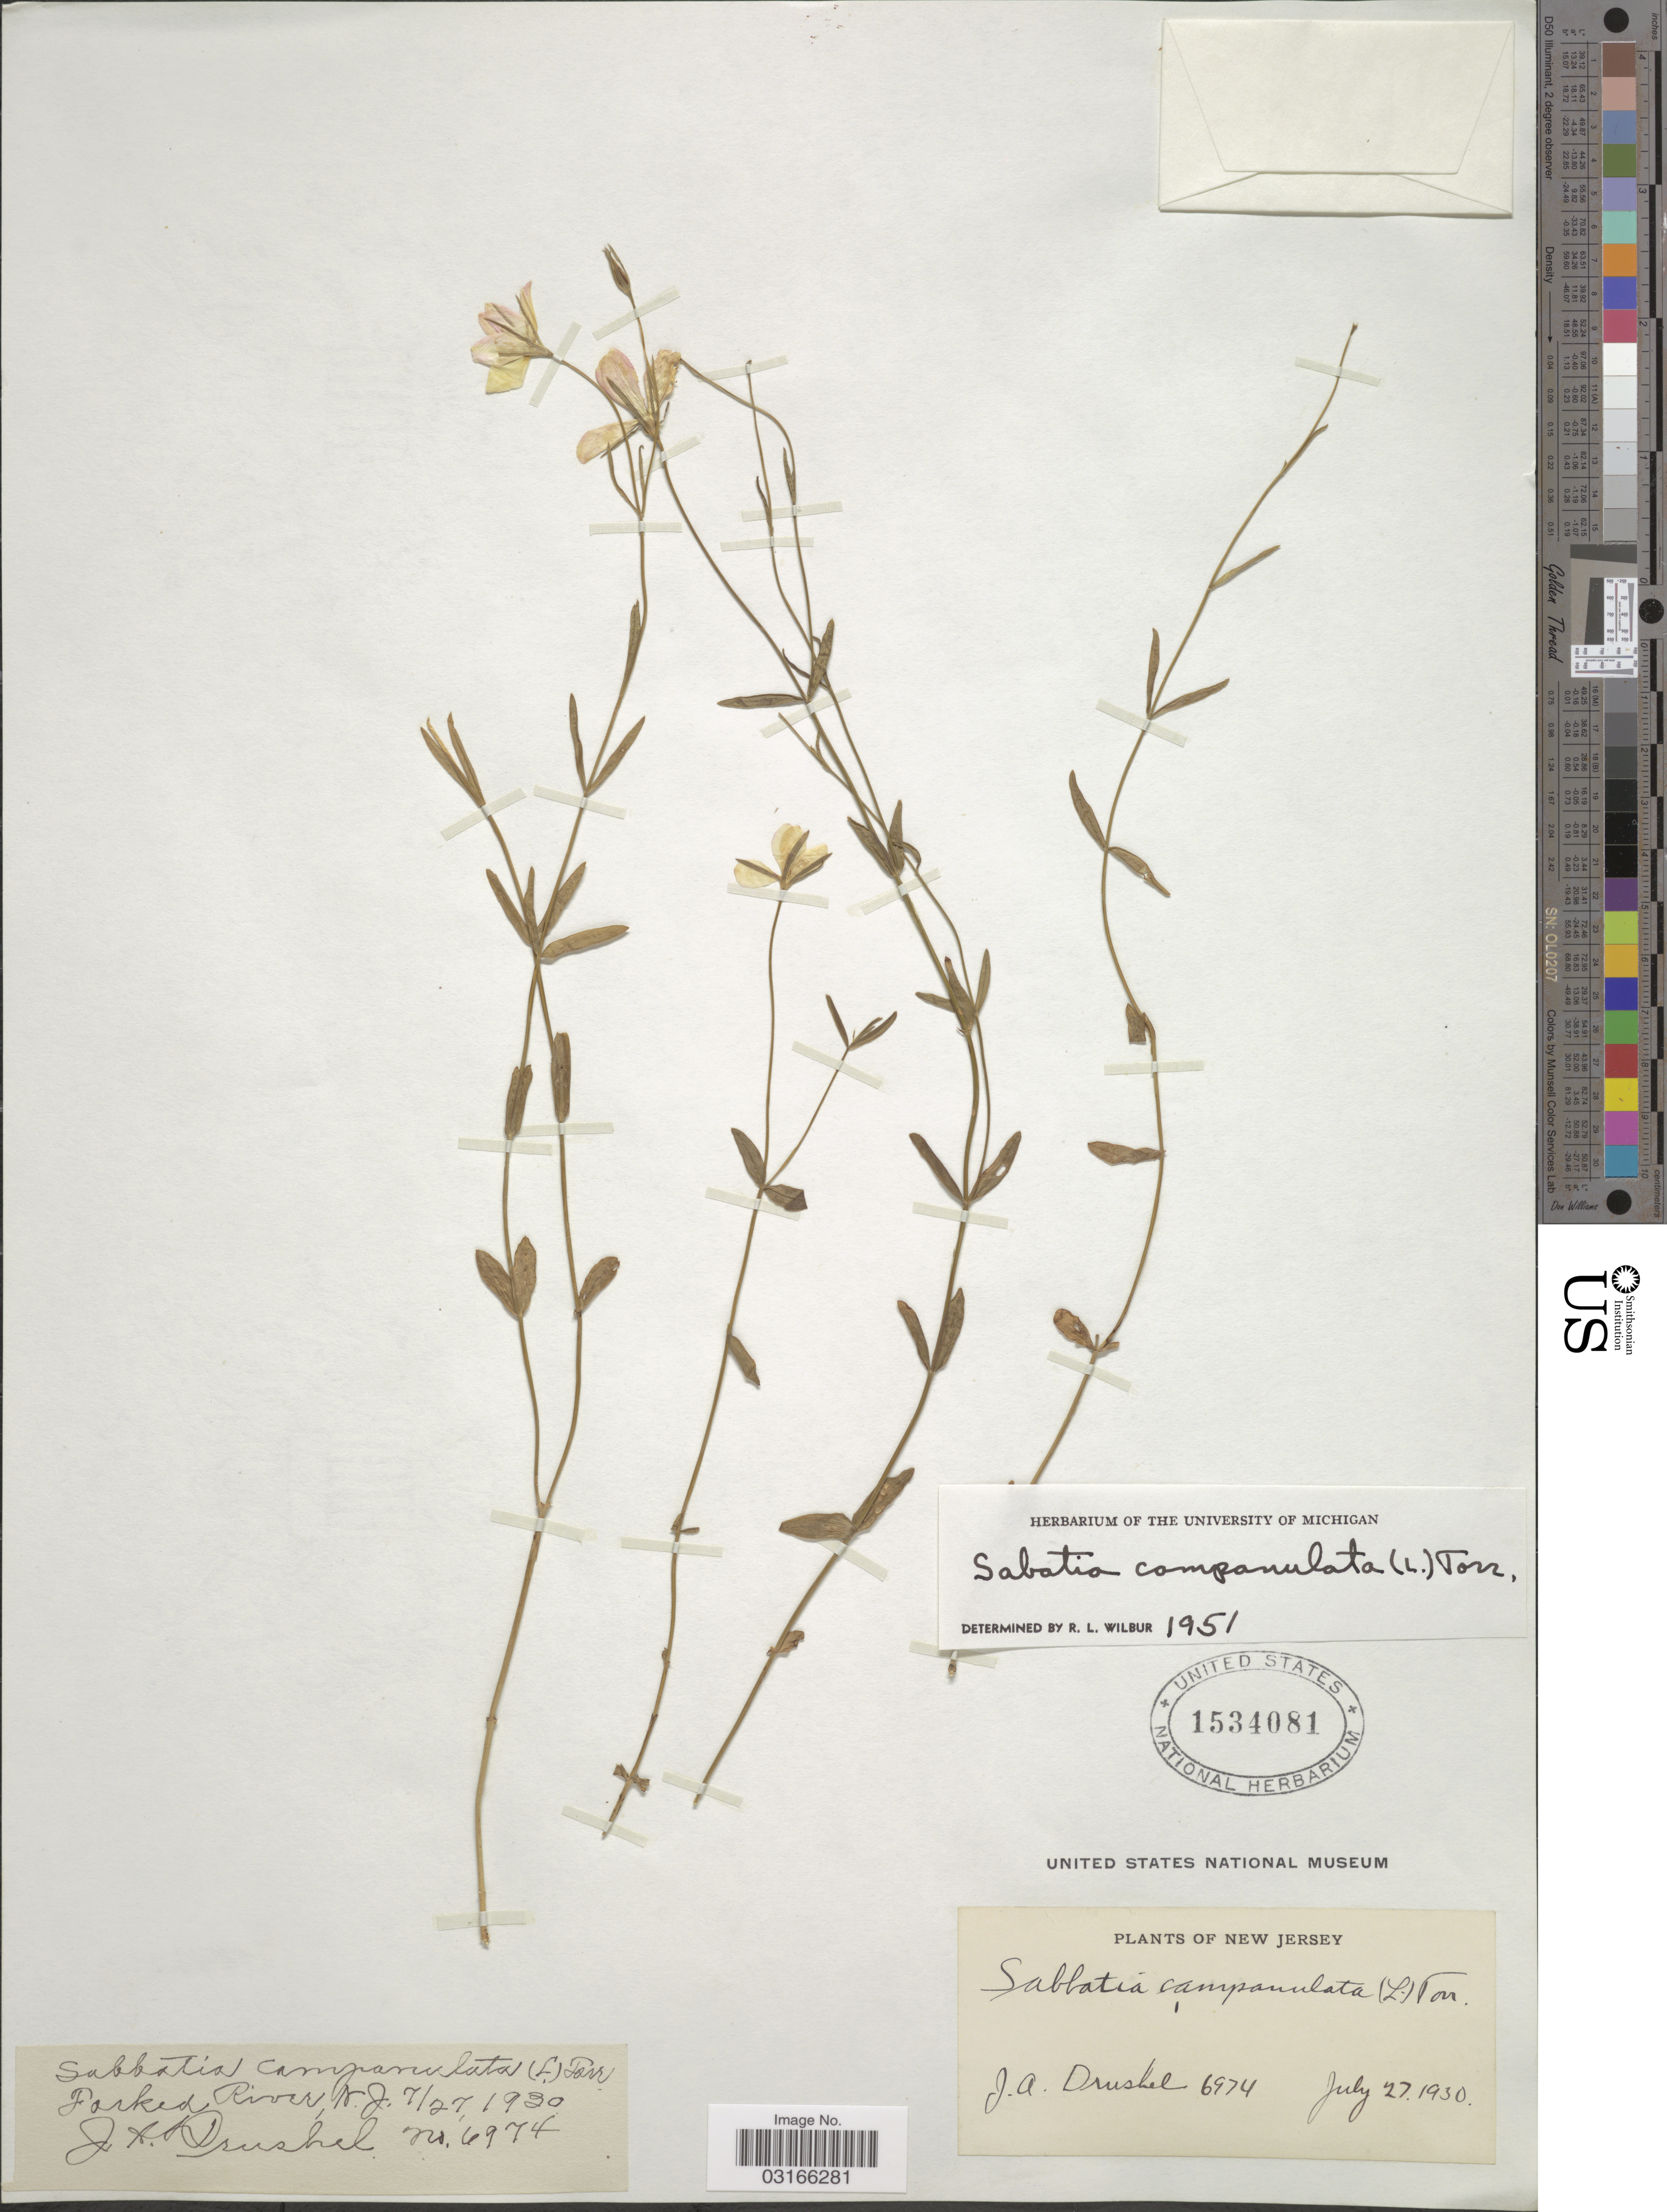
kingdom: Plantae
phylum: Tracheophyta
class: Magnoliopsida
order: Gentianales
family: Gentianaceae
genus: Sabatia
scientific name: Sabatia campanulata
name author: (L.) Torr.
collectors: J. A. Drushel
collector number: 6974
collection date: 1930-07-27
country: United States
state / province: New Jersey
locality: Forked River, N.J.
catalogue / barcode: US 1534081